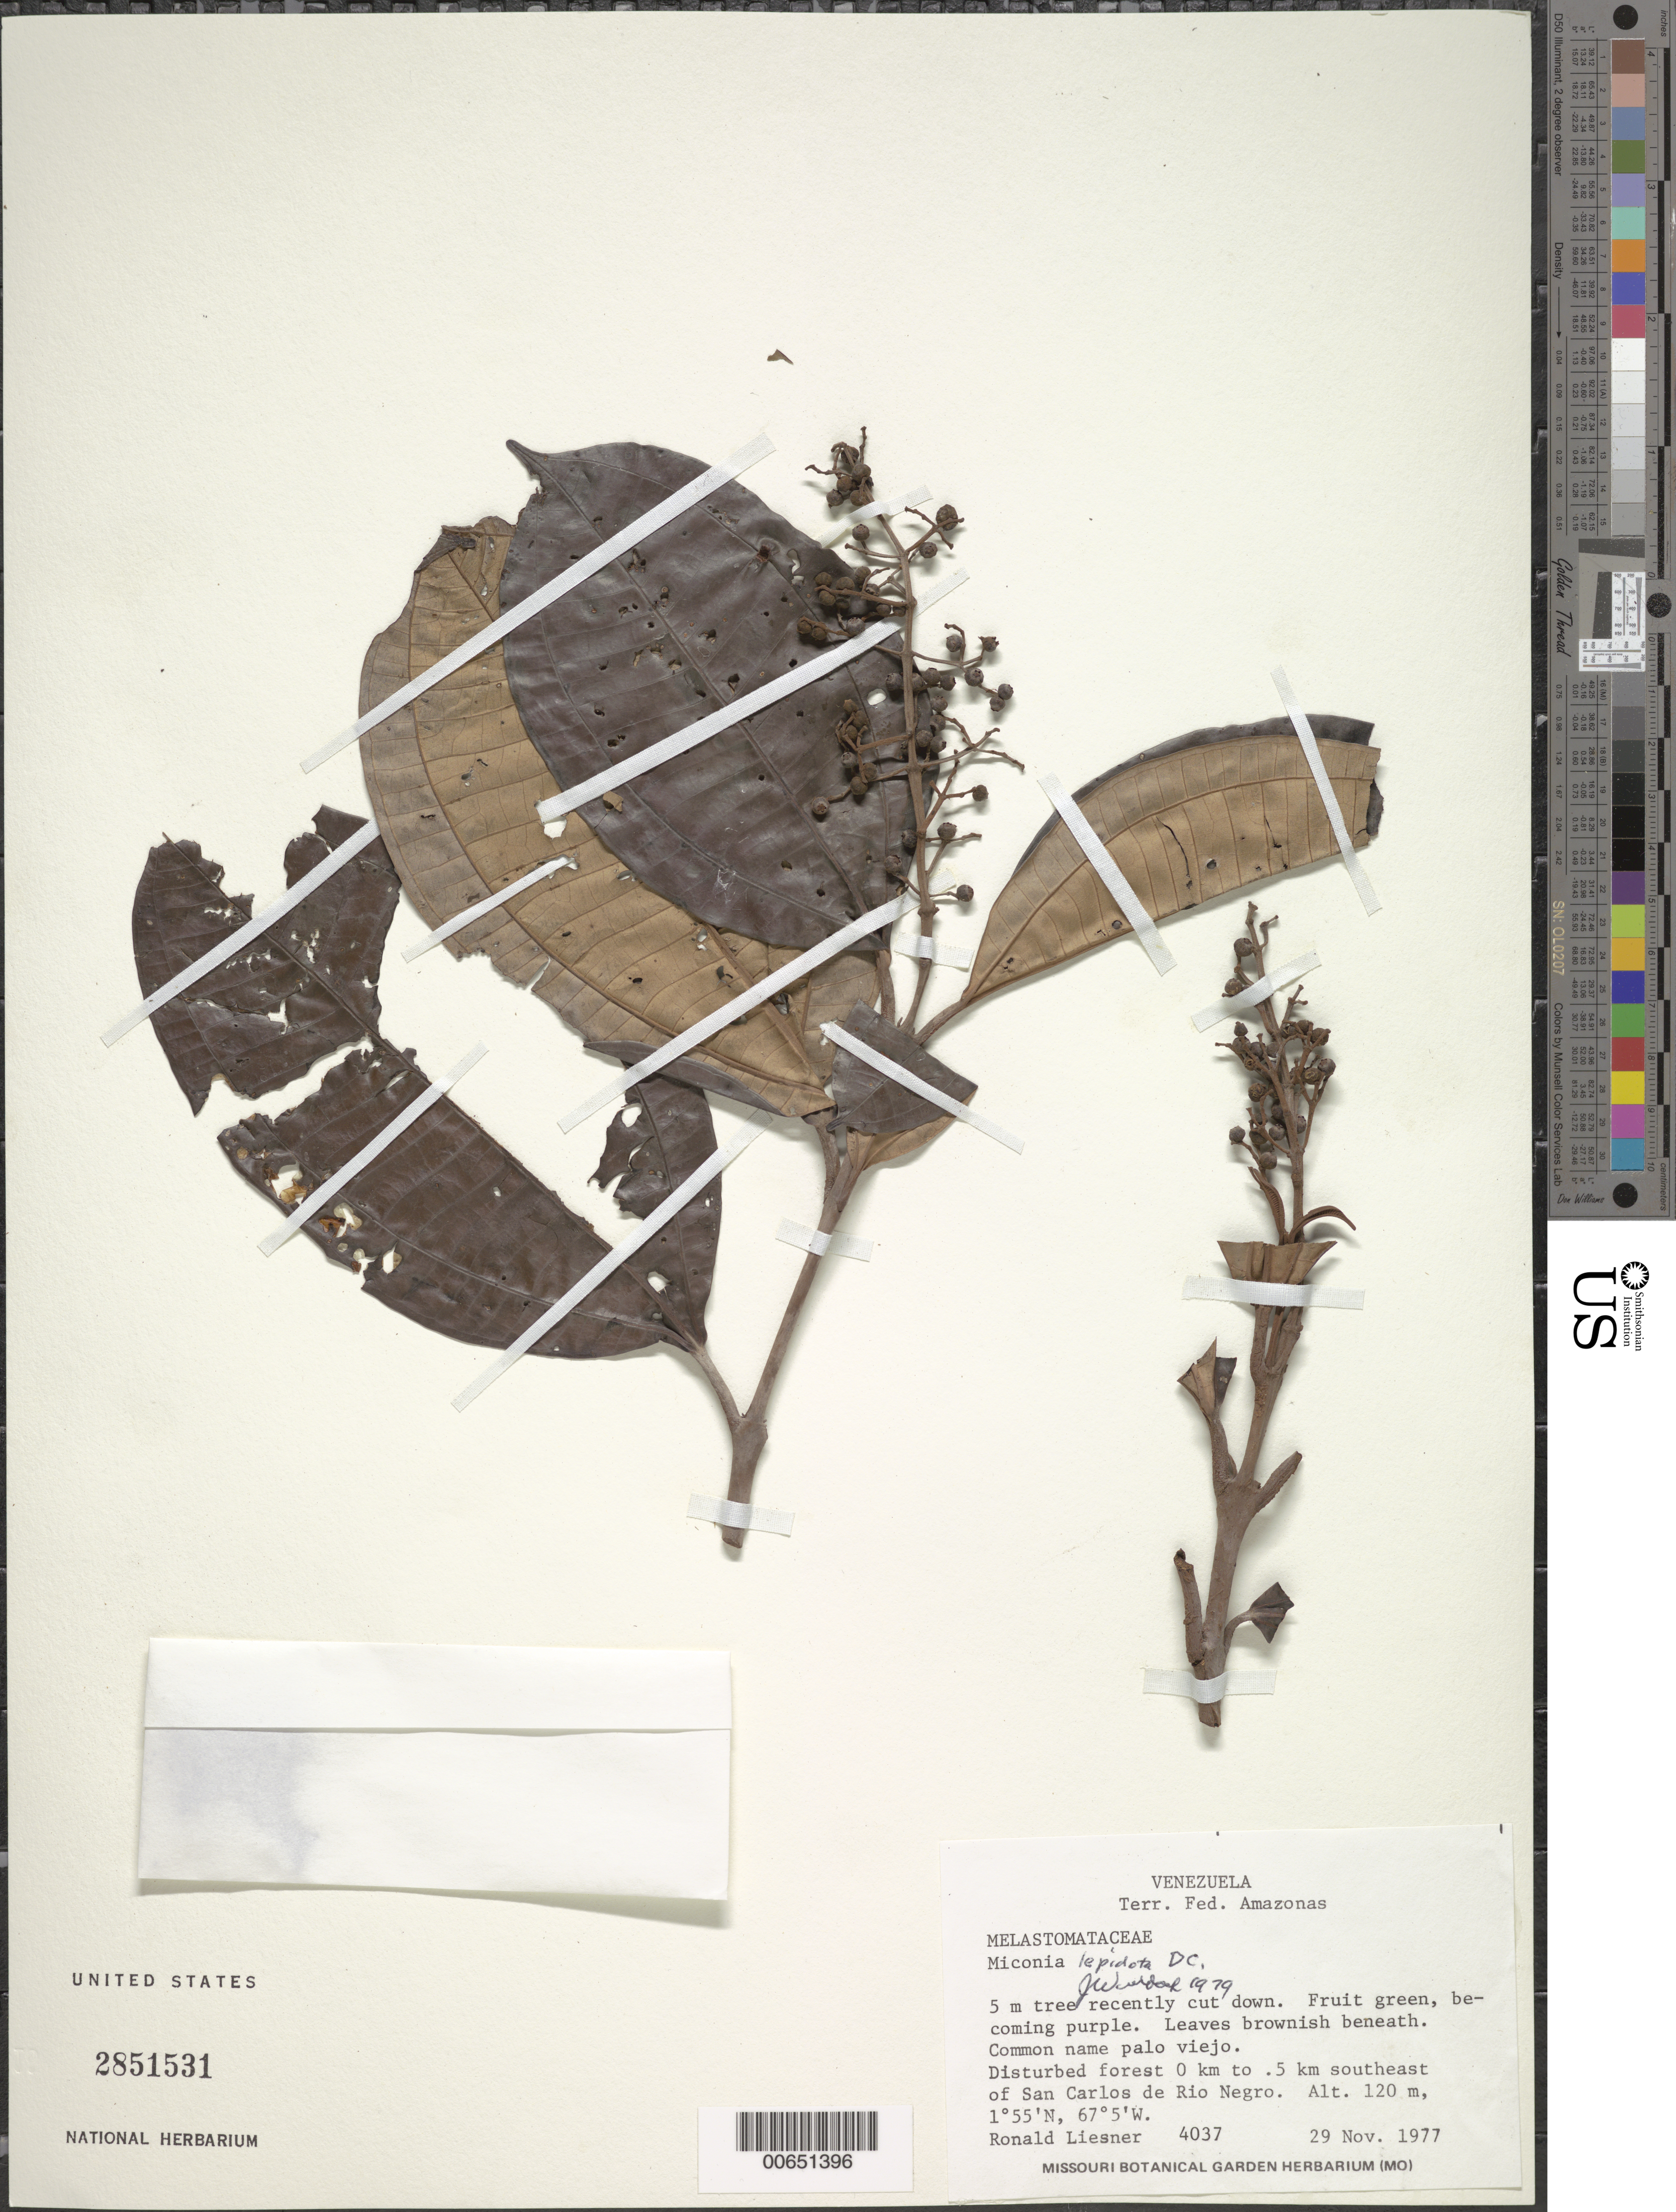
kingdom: Plantae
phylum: Tracheophyta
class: Magnoliopsida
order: Myrtales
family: Melastomataceae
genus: Miconia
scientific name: Miconia lepidota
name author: Schrank & Mart. ex DC.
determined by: Wurdack, John J., (US), US (UNITED STATES)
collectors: R. L. Liesner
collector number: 4037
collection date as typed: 29-Nov-77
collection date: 1977-11-29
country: Venezuela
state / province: Amazonas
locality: San Carlos de Río Negro, 0-0.5 km SE of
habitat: Disturbed forest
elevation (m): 120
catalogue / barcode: US 2851531